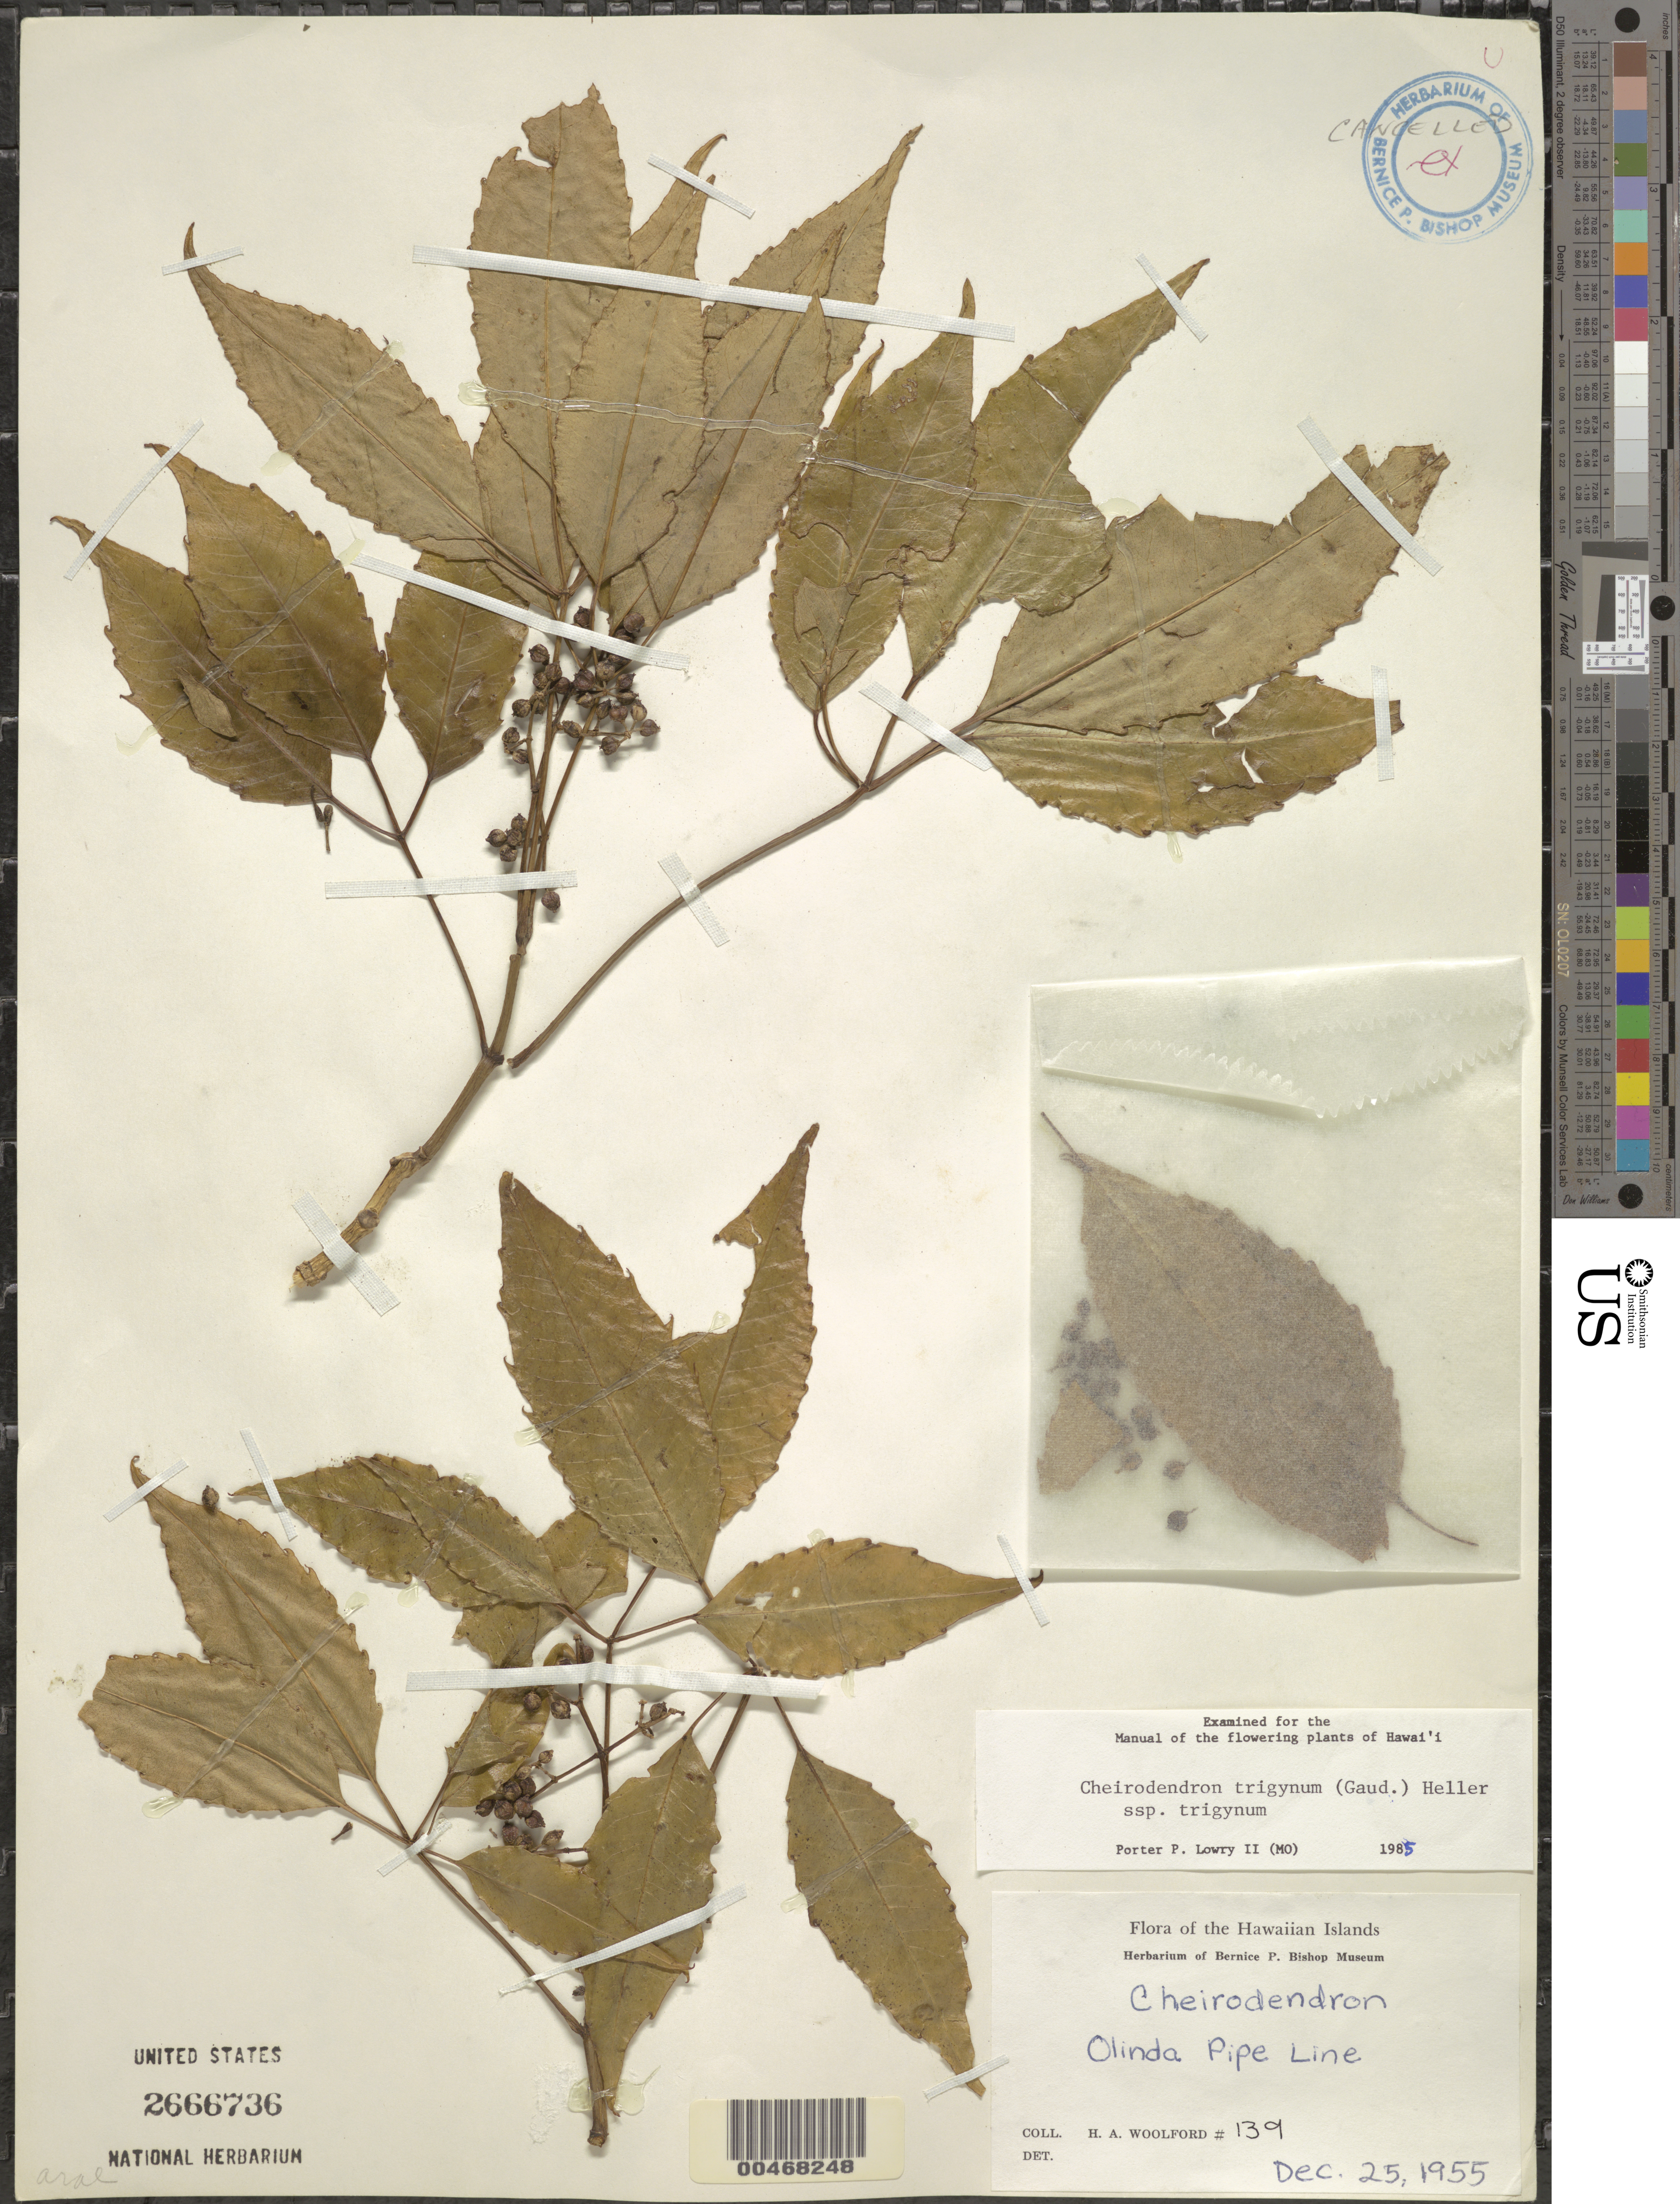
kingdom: Plantae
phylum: Tracheophyta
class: Magnoliopsida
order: Apiales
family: Araliaceae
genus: Cheirodendron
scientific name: Cheirodendron trigynum subsp. trigynum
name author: (Gaudich.) A. Heller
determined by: Lowry, P. P., (MO), Missouri Botanical Garden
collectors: H. Woolford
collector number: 139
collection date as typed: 25 Dec 1955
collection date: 1955-12-25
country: United States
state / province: Hawaii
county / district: Maui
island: Maui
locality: Olinda Pipe Line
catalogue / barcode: US 2666736